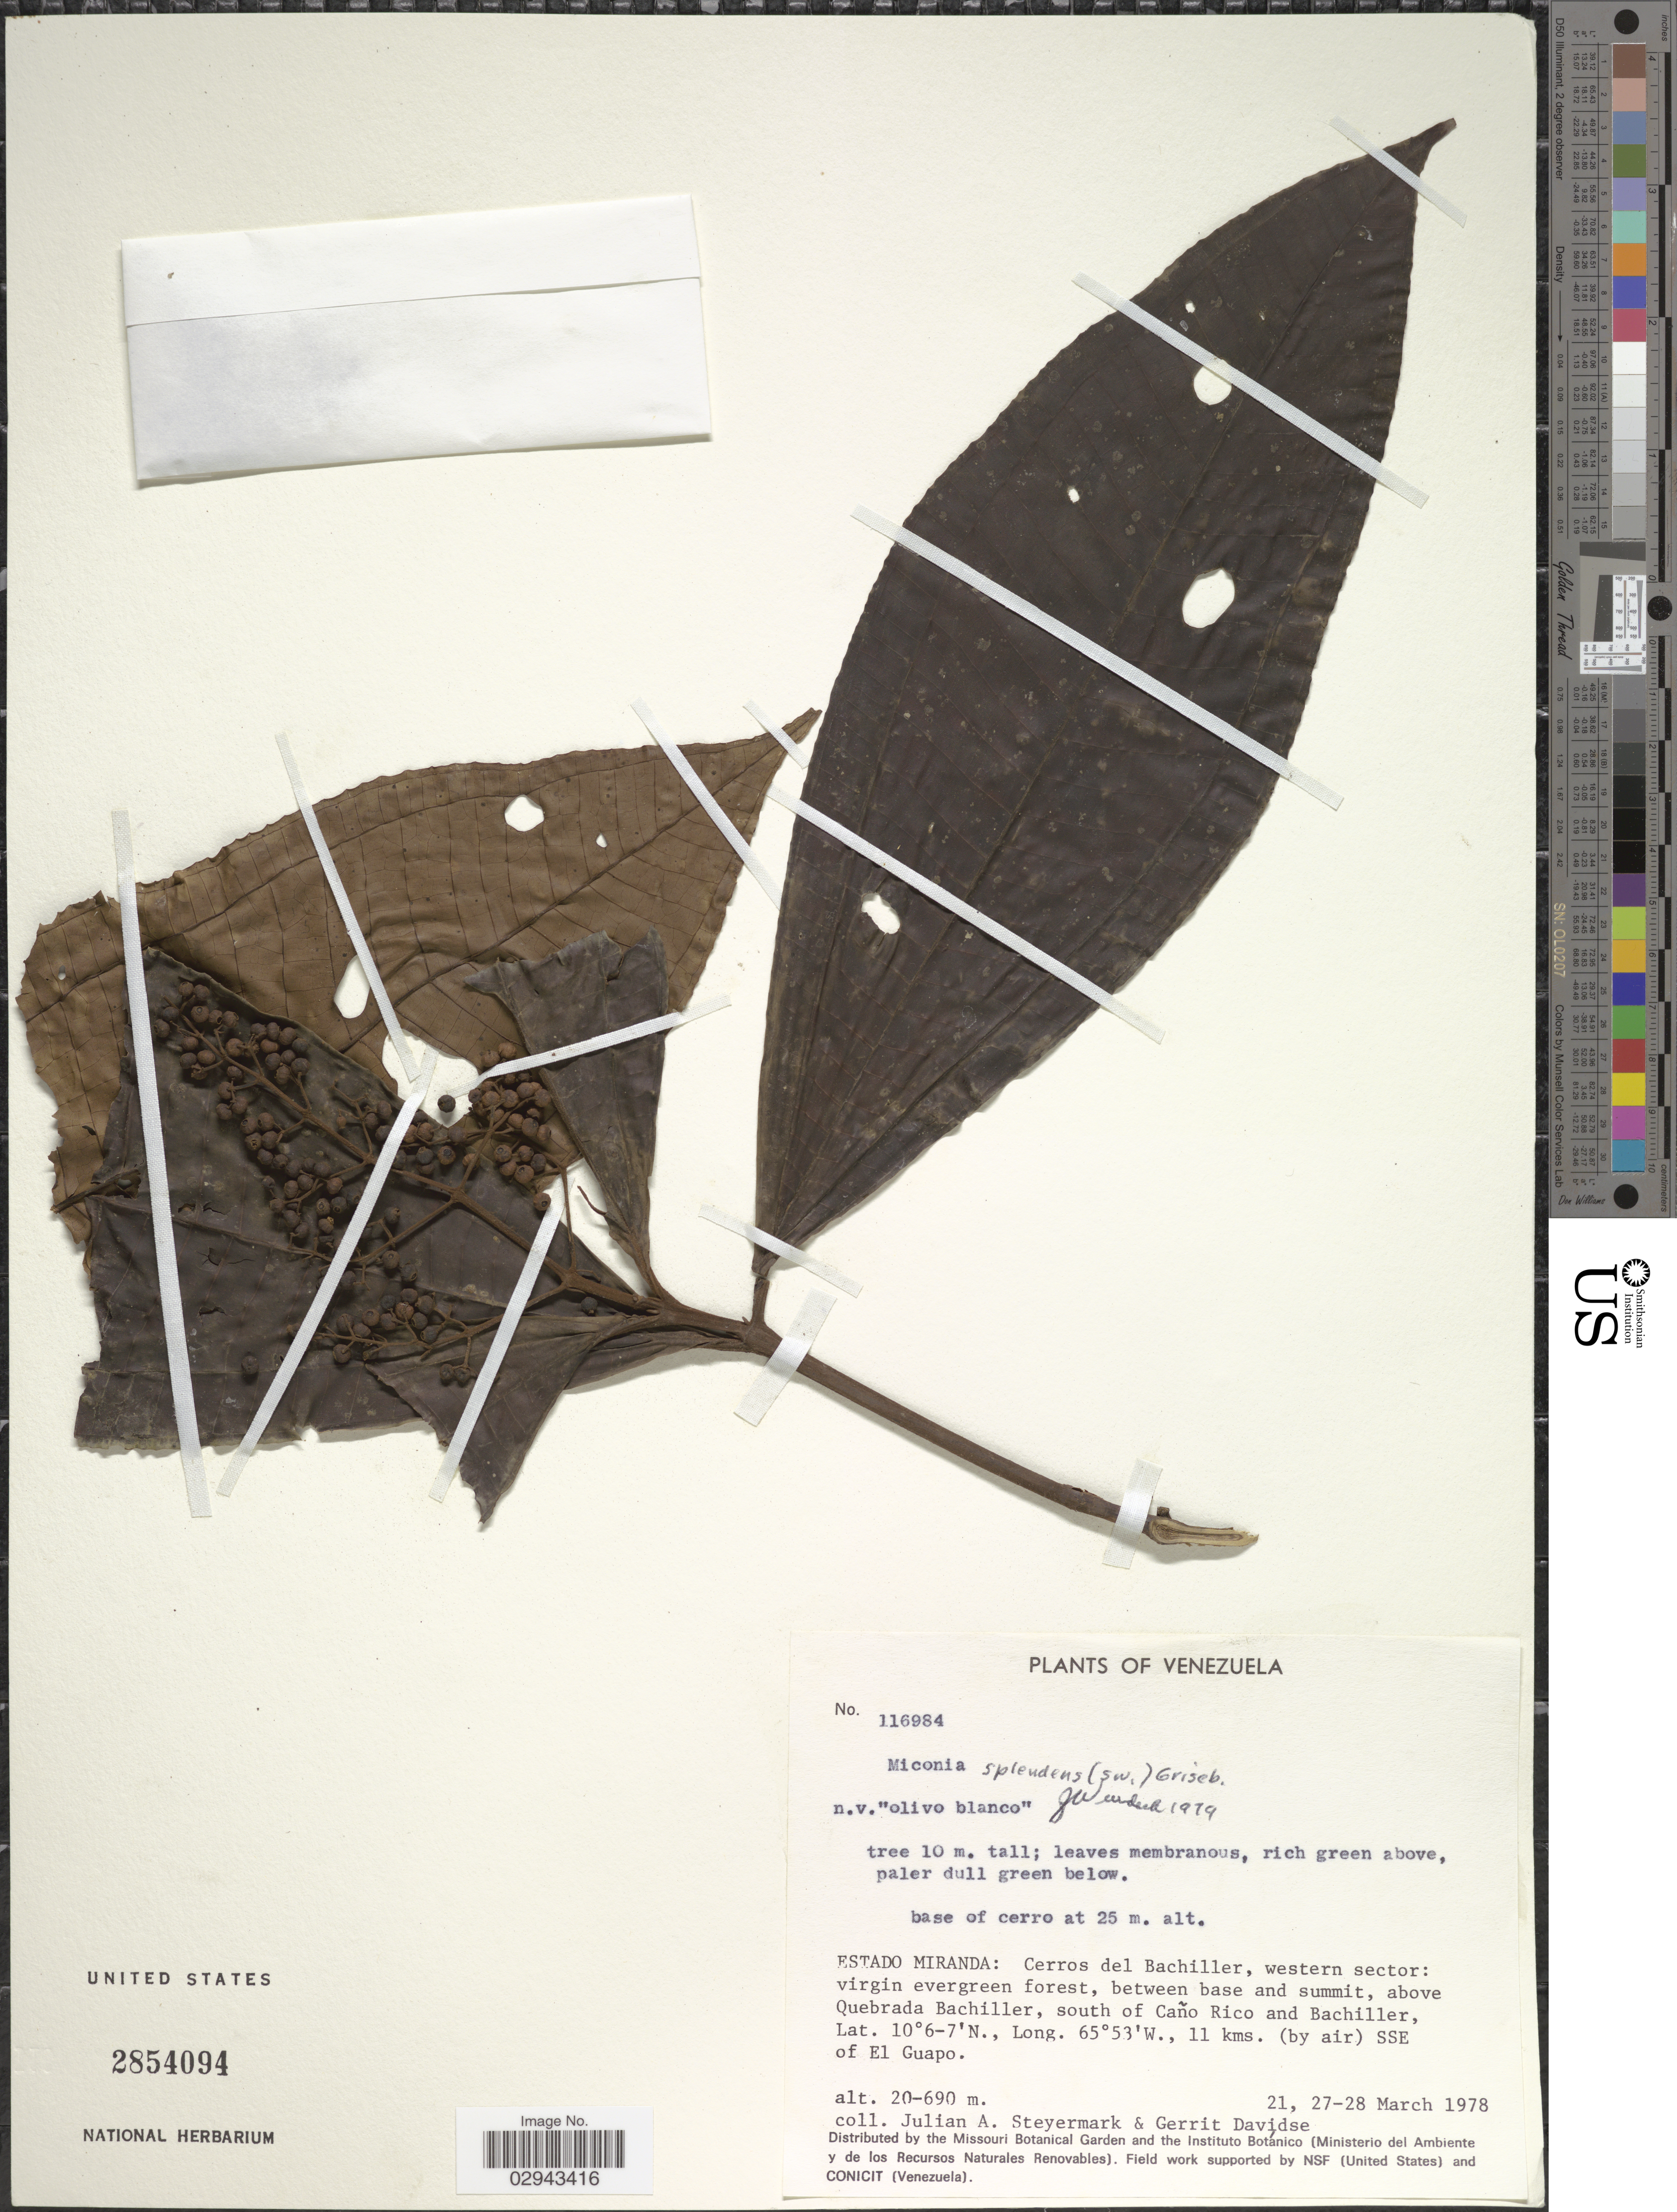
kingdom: Plantae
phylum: Tracheophyta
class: Magnoliopsida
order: Myrtales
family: Melastomataceae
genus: Miconia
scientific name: Miconia splendens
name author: (Sw.) Griseb.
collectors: J. Steyermark & G. Davidse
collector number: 116984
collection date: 1978-03-21/1978-03-28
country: Venezuela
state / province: Miranda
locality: Cerros del Bachiller, western sector: above Quebrada Bachiller, south of Caño Rico and Bachiller. 11 kms. (by air) SSE of El Guapo.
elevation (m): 20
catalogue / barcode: US 2854094